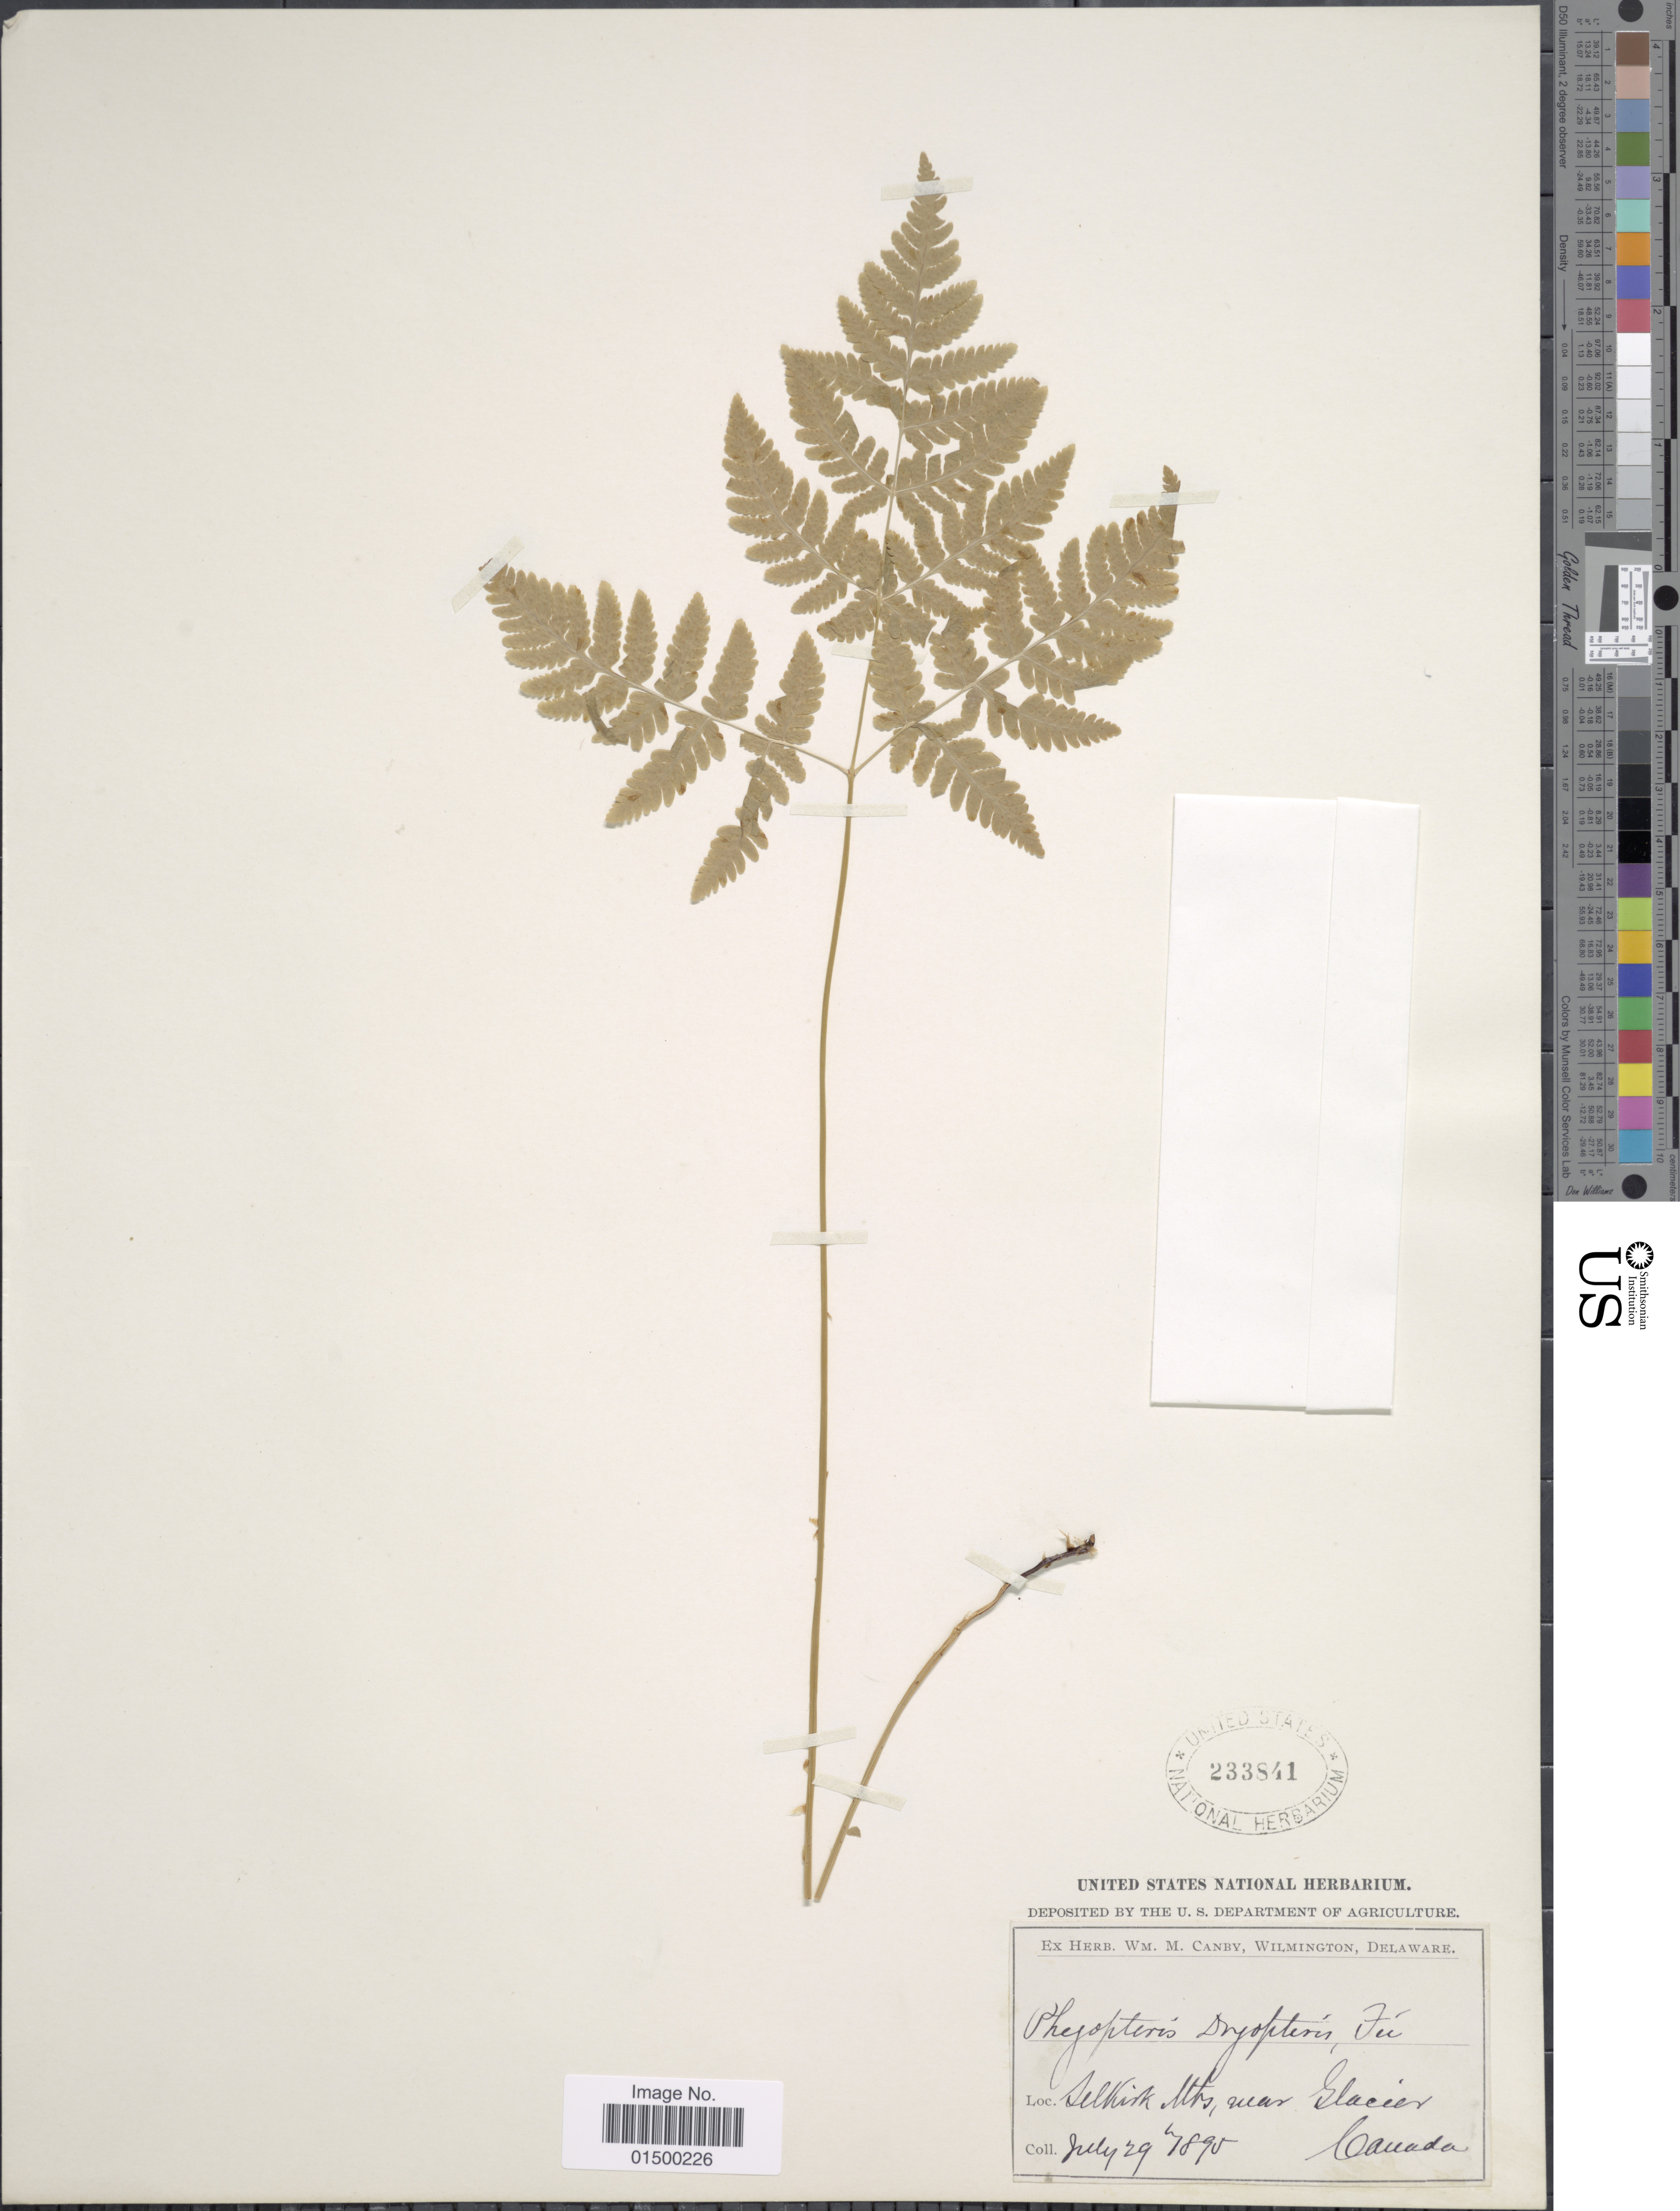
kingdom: Plantae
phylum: Tracheophyta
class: Polypodiopsida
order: Polypodiales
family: Cystopteridaceae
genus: Gymnocarpium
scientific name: Gymnocarpium disjunctum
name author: (Rupr.) Ching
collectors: ex herb. W.M. Canby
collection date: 1895-07-29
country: Canada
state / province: British Columbia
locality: Selkirk Mts, near Glacier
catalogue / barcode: US 233841